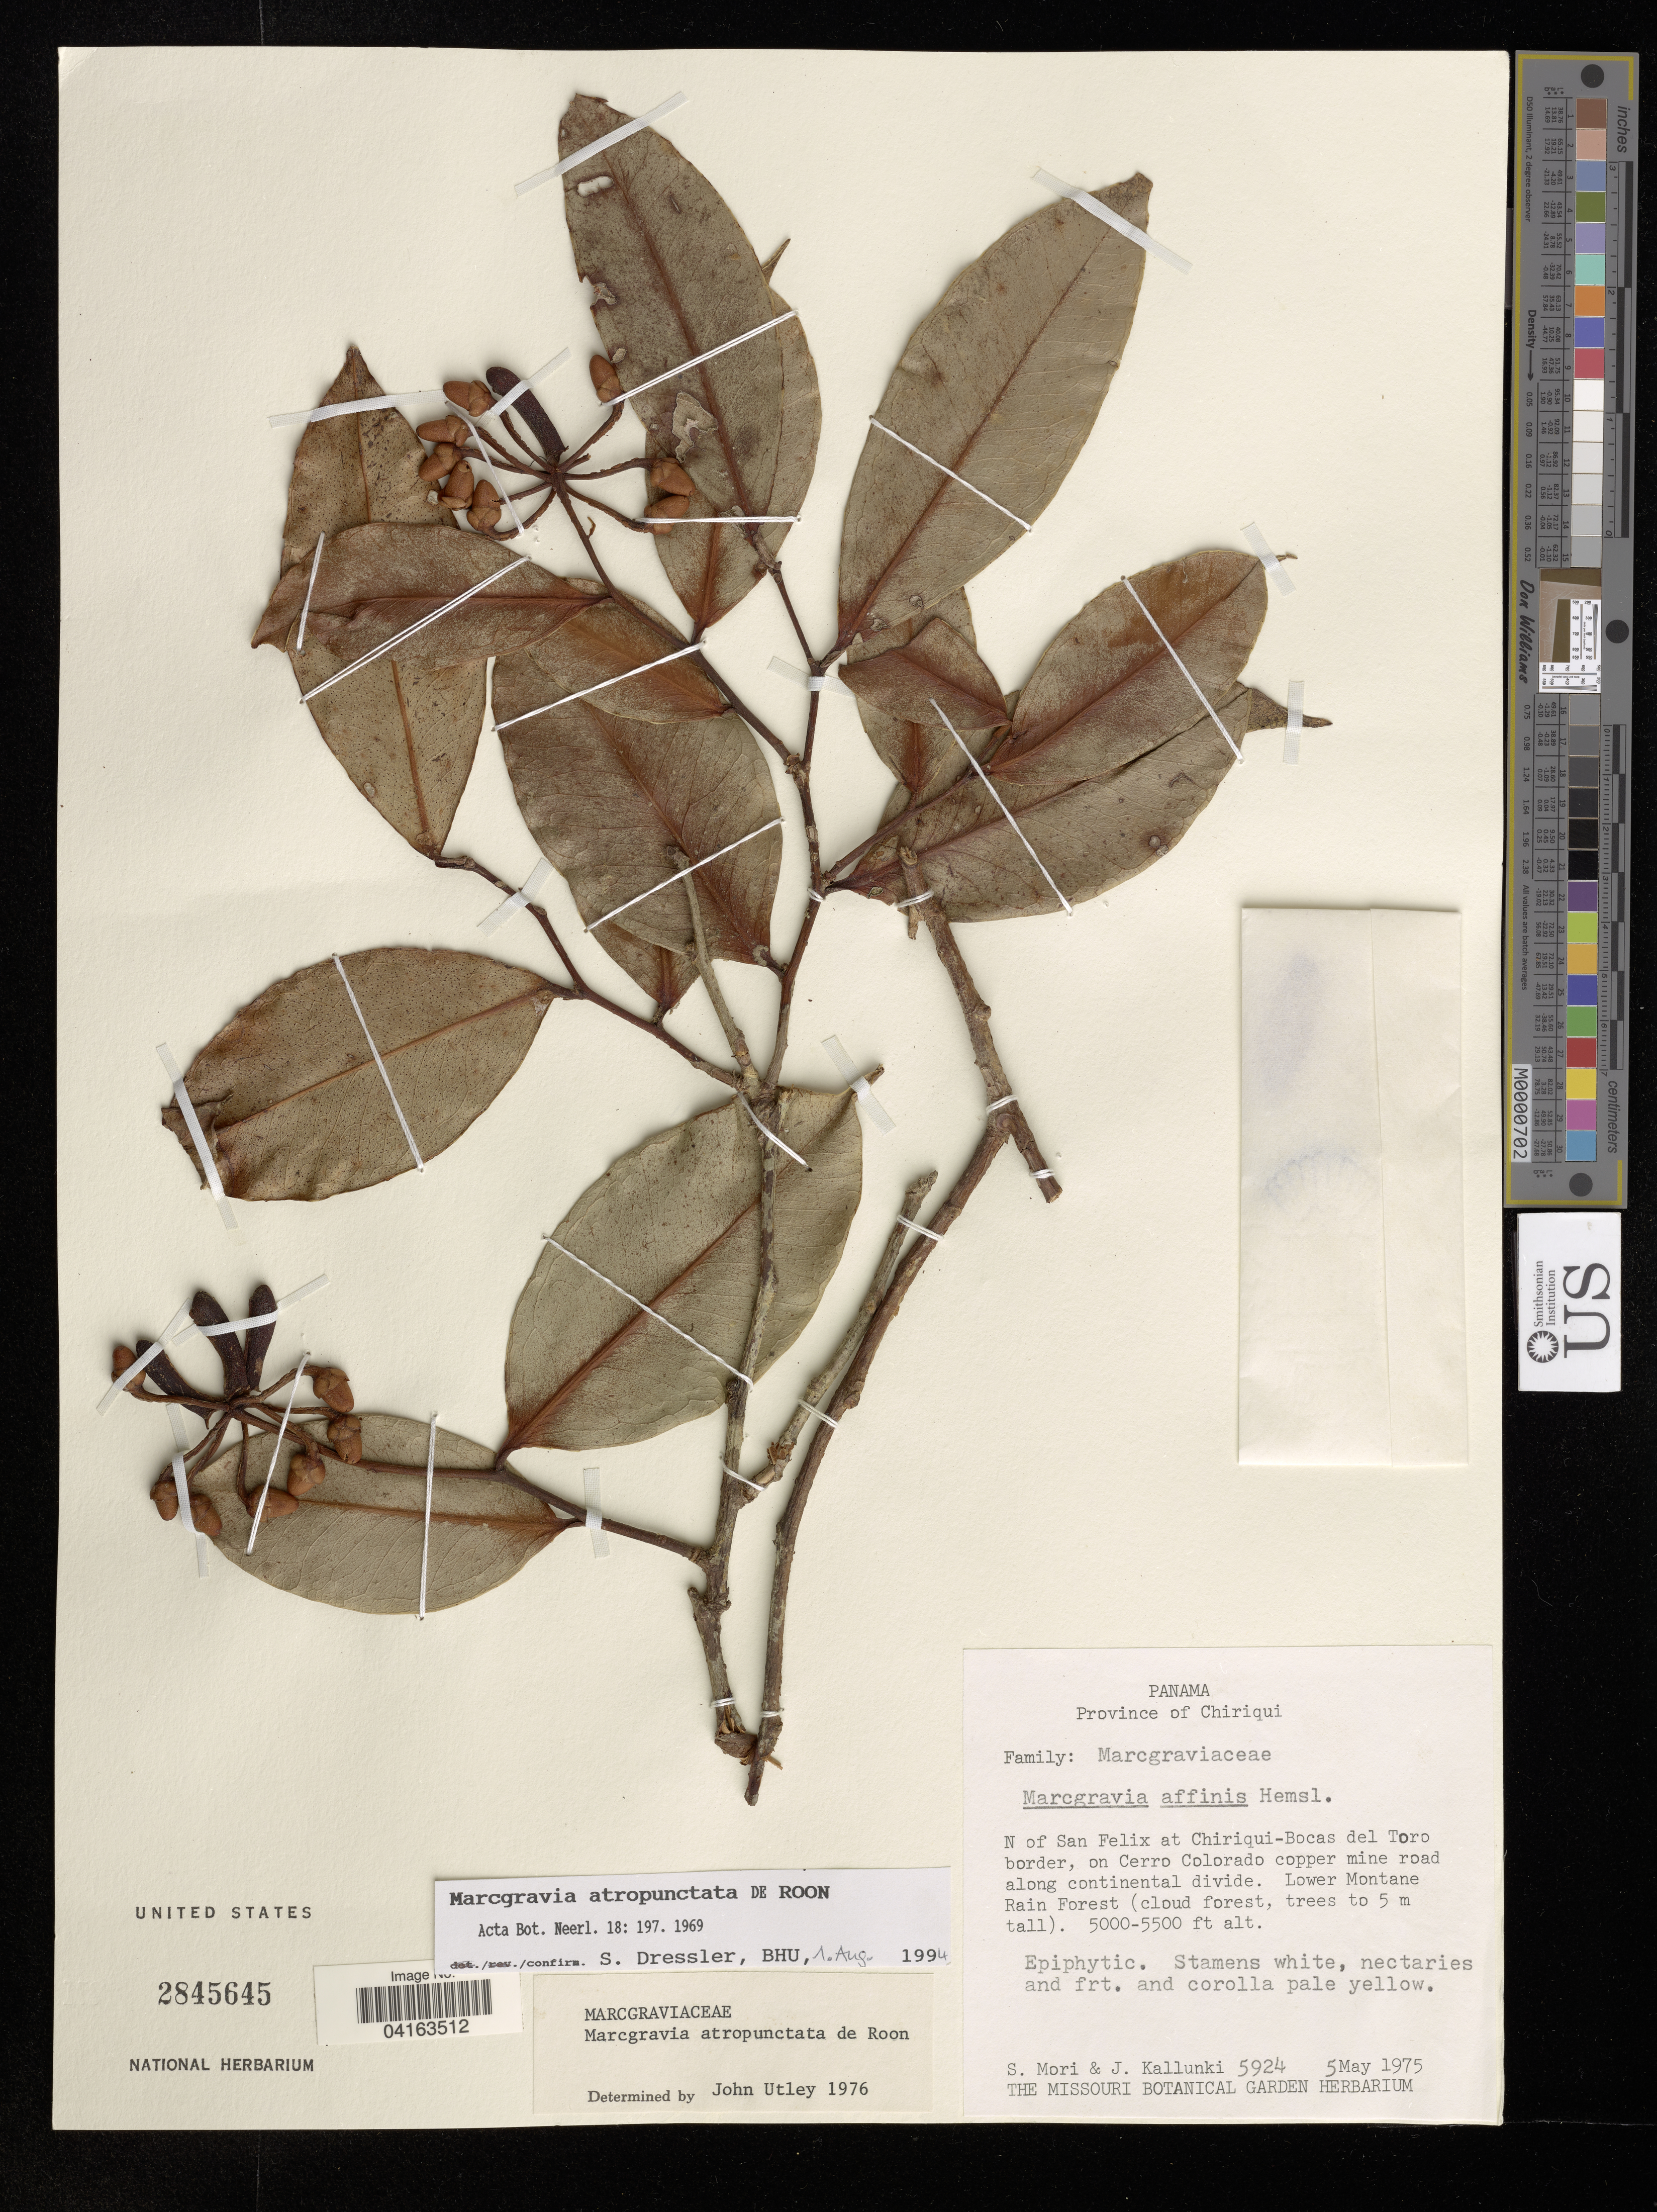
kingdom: Plantae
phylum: Tracheophyta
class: Magnoliopsida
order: Ericales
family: Marcgraviaceae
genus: Marcgravia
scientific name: Marcgravia atropunctata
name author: de Roon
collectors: S. Mori & J. Kallunki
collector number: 5924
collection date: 1975-05-05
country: Panama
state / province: Chiriqui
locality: N of San Felix at Chiriqui-Bocas del Toro border, on Cerro Colorado copper mine road along continental divide.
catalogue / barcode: US 2845645